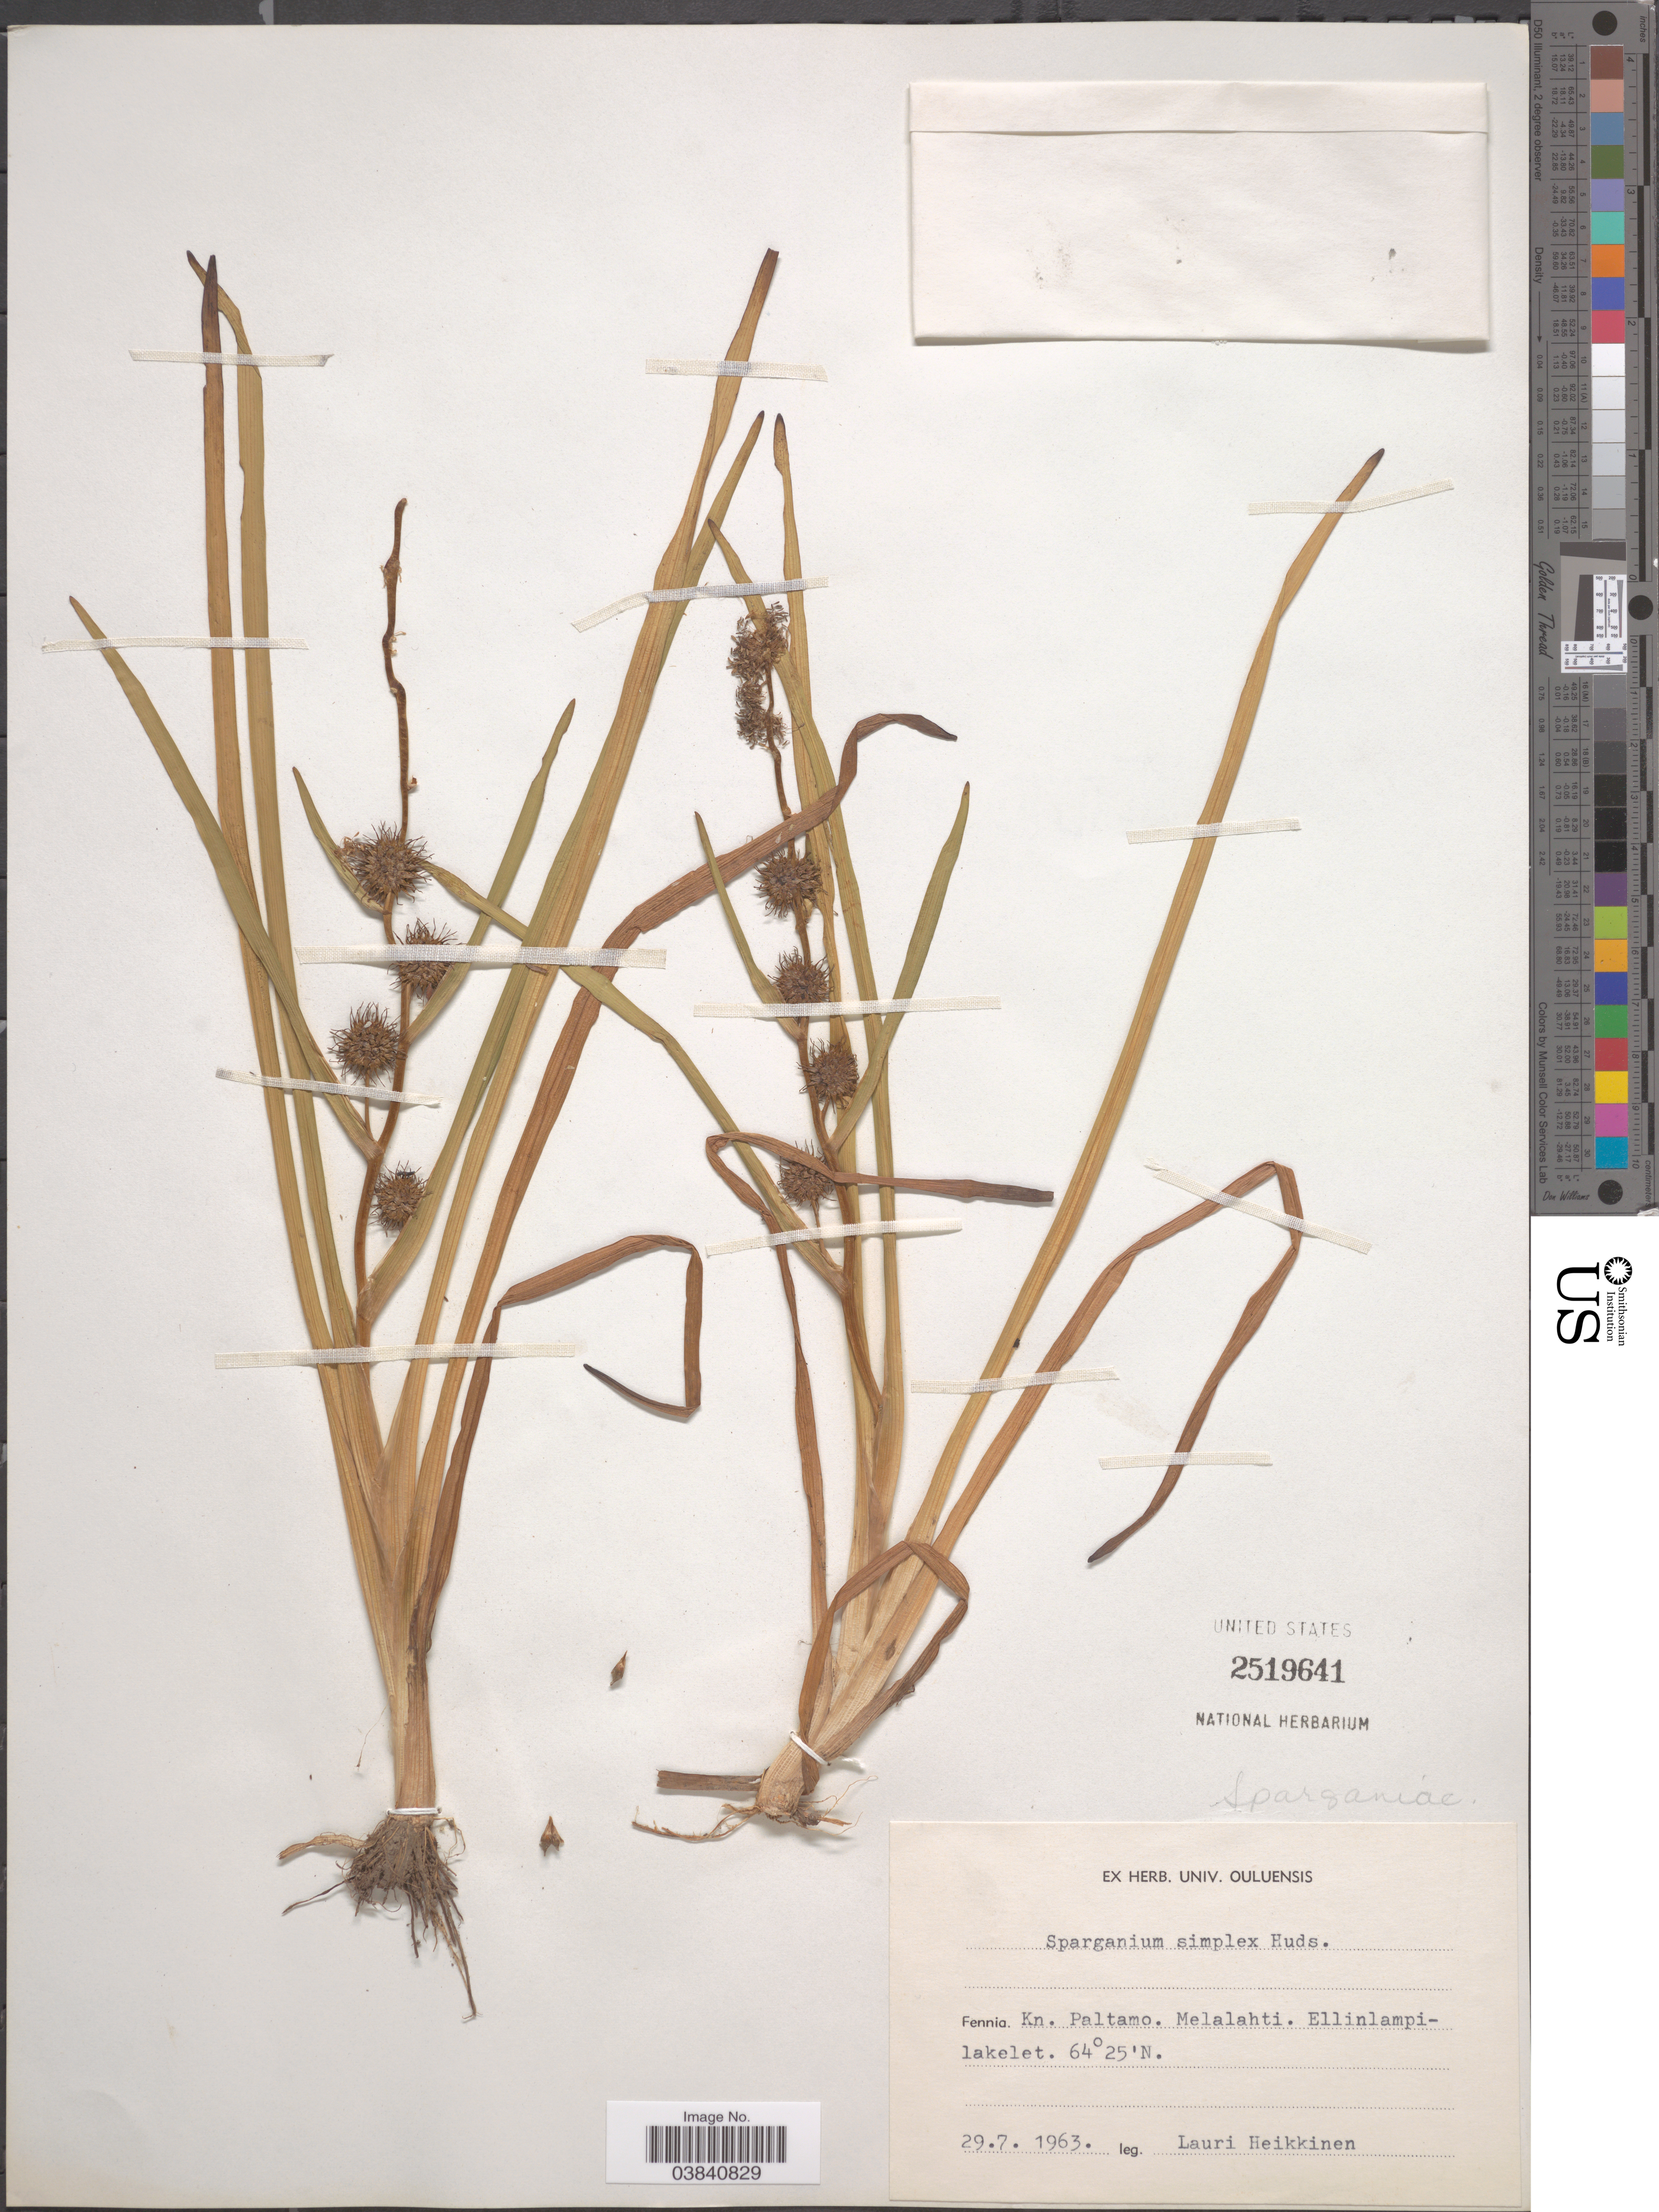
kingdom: Plantae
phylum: Tracheophyta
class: Liliopsida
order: Poales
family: Typhaceae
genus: Sparganium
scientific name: Sparganium simplex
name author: Huds.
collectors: L. Heikkinen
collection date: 1963-07-29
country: Finland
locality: Fennia. Kn. Paltamo. Melalahti. Ellinlampi-lakelet.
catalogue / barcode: US 2519641